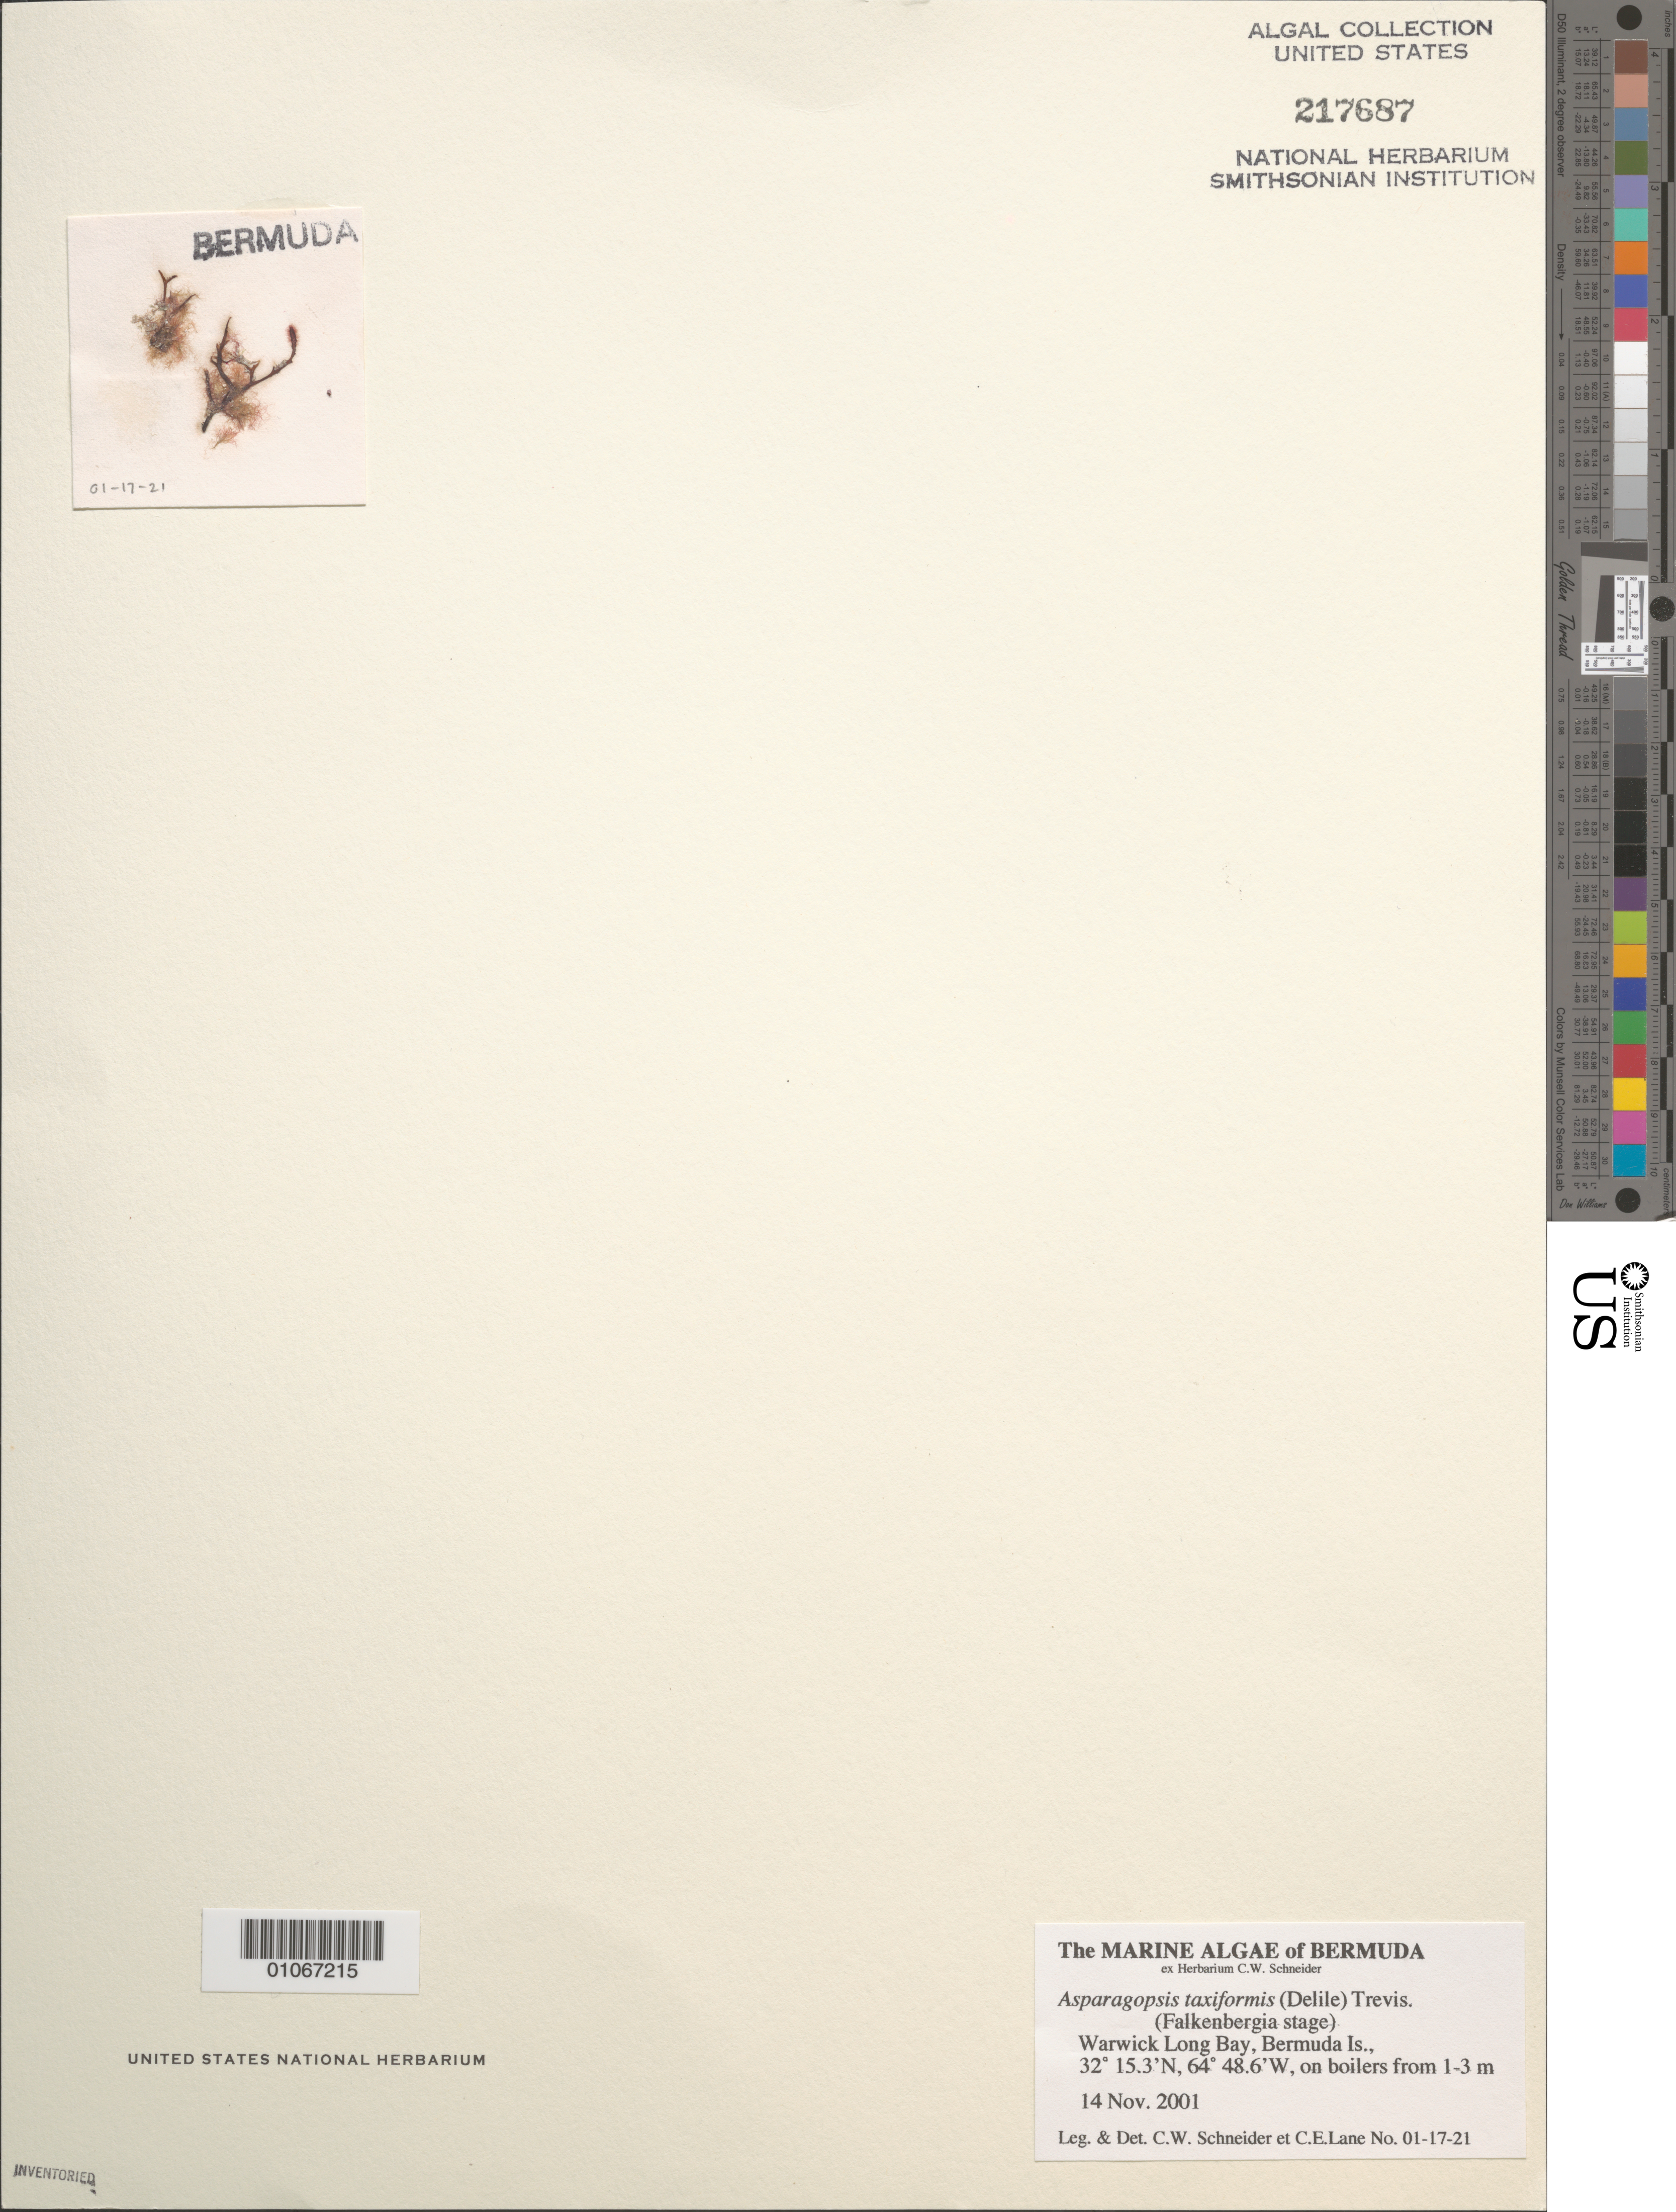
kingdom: Plantae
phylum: Rhodophyta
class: Florideophyceae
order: Bonnemaisoniales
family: Bonnemaisoniaceae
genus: Asparagopsis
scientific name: Asparagopsis taxiformis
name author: (Delile) Trevis.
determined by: Schneider, C. W.; Lane, C. E.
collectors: C. W. Schneider & C. E. Lane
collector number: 01-17-21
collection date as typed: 14 Nov 2001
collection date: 2001-11-14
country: Bermuda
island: Bermuda Island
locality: Warwick Long Bay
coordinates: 32 15.3'N, 64 48.6'W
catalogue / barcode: US 217687